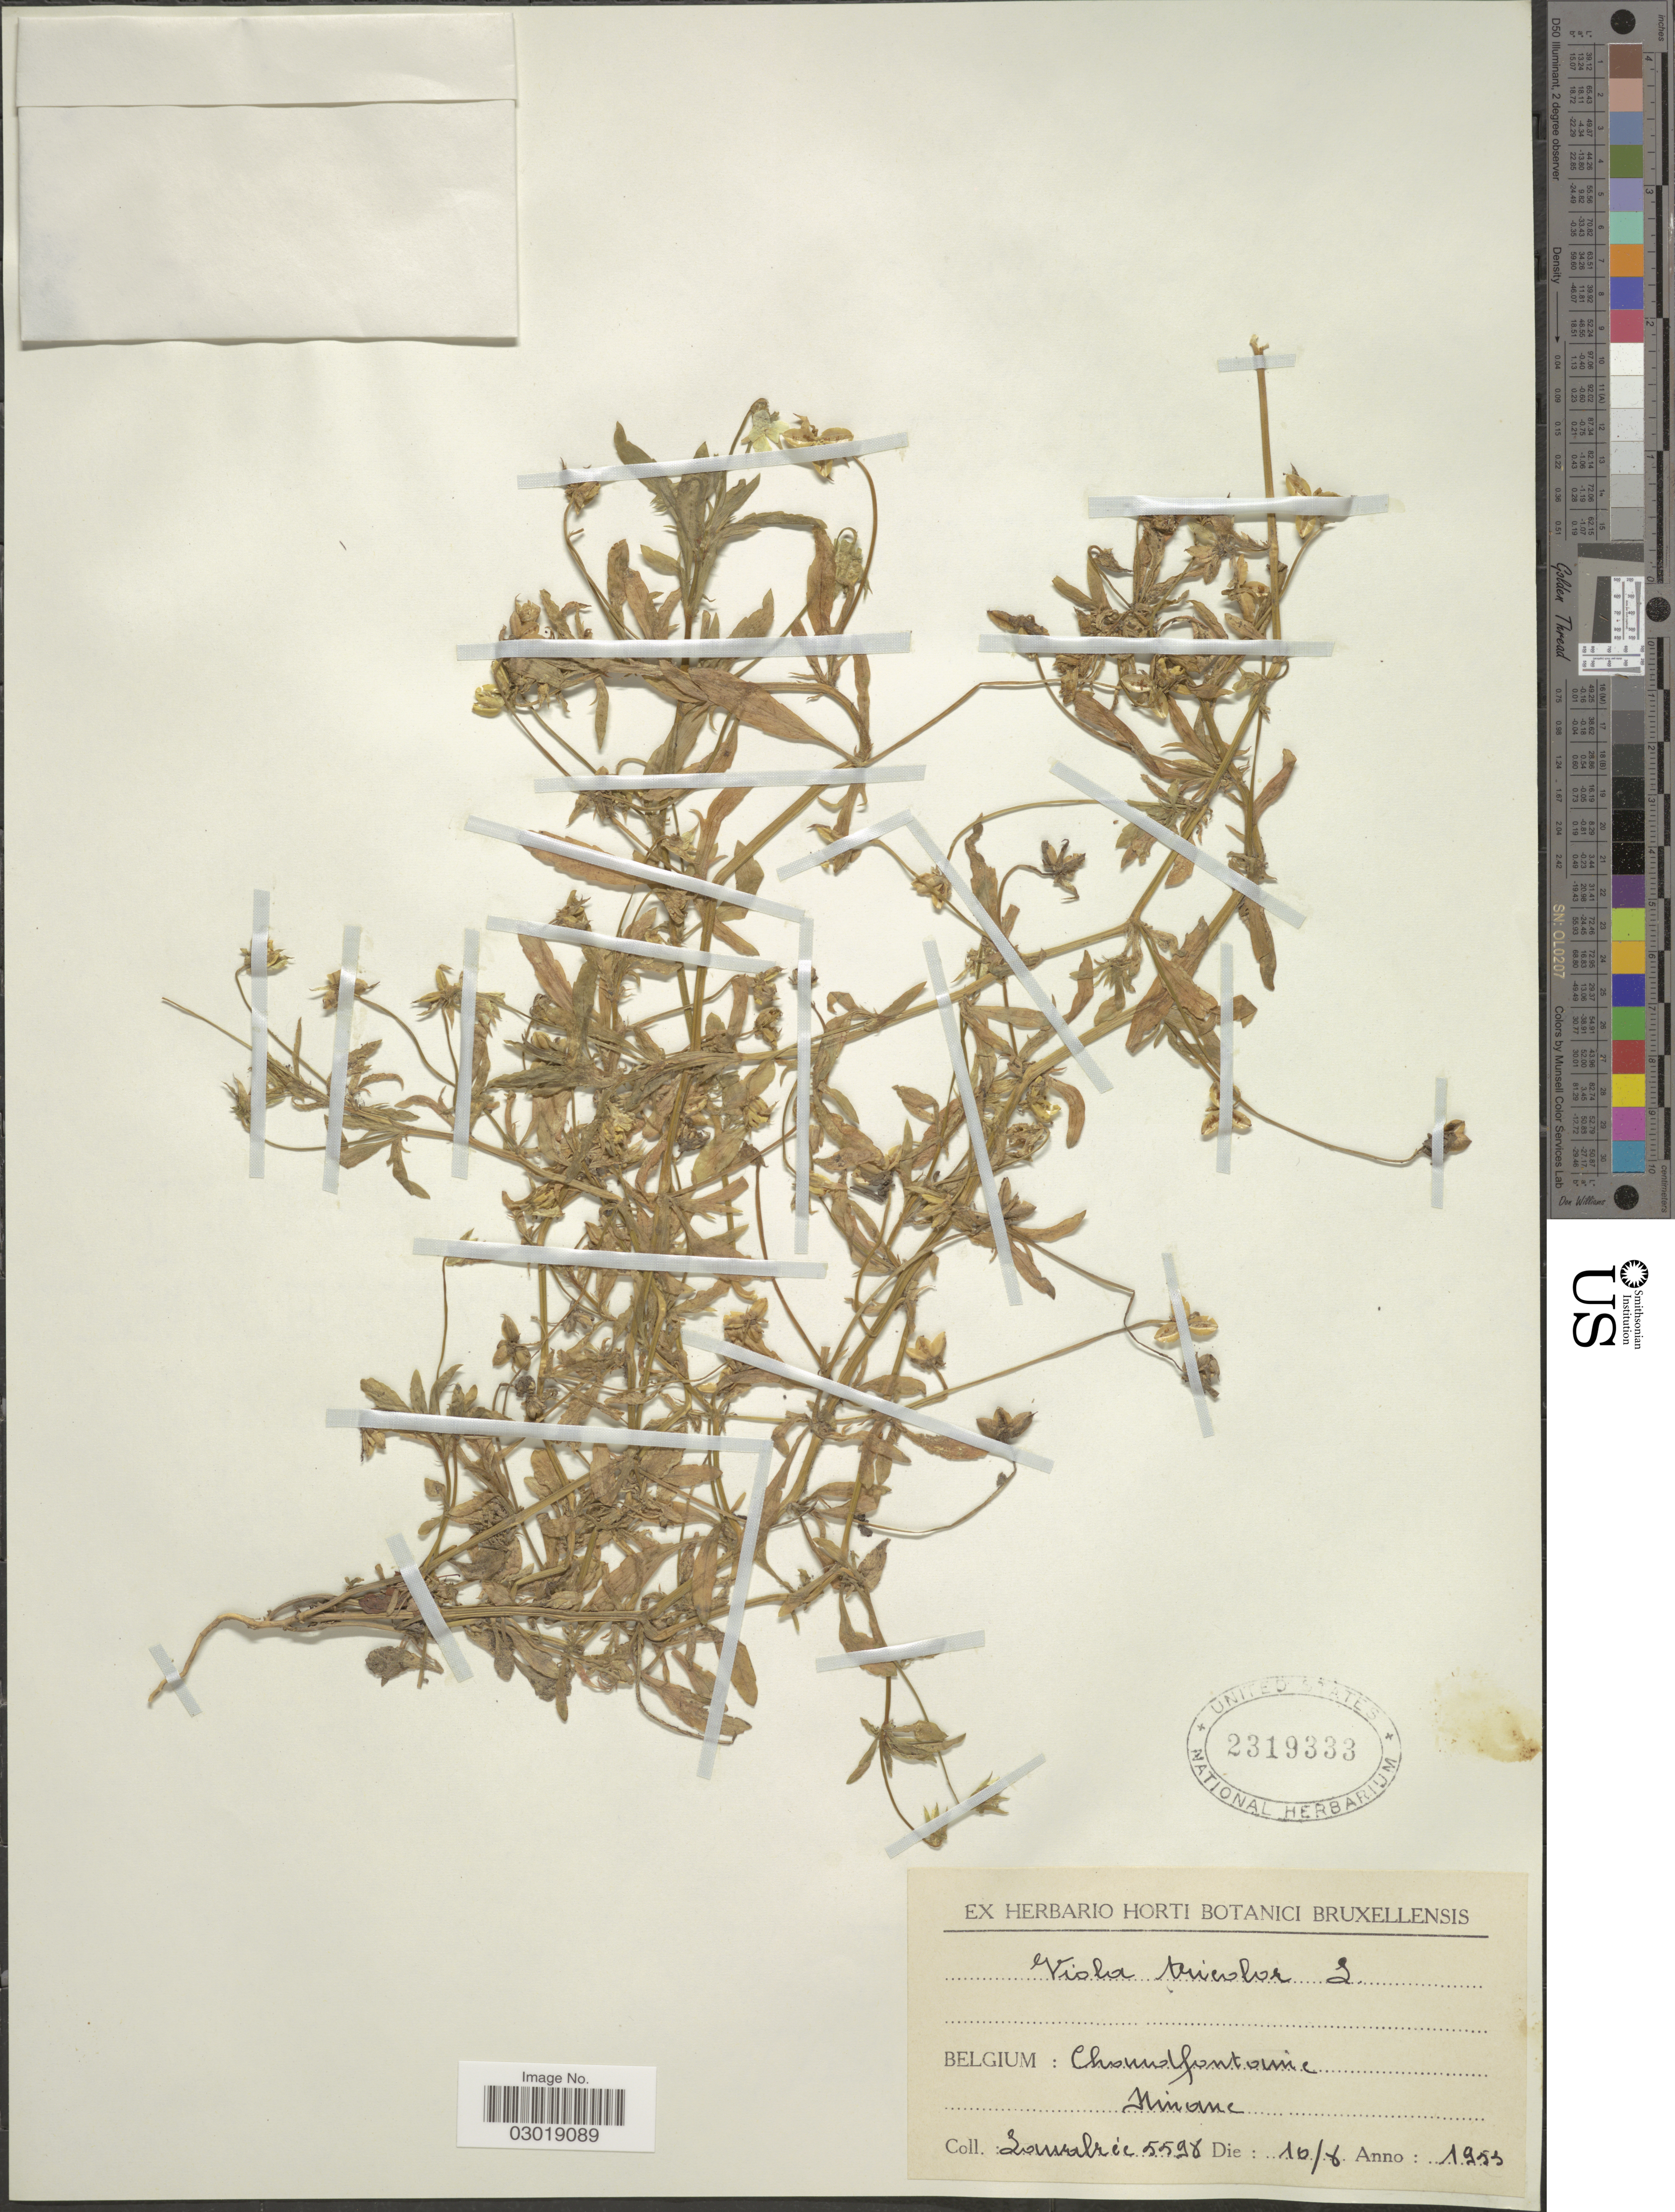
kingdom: Plantae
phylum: Tracheophyta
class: Magnoliopsida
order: Malpighiales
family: Violaceae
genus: Viola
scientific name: Viola tricolor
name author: L.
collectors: Louvalrée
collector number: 5598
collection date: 1955-08-10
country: Belgium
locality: Chomolfontaine, Ninove.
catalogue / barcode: US 2319333